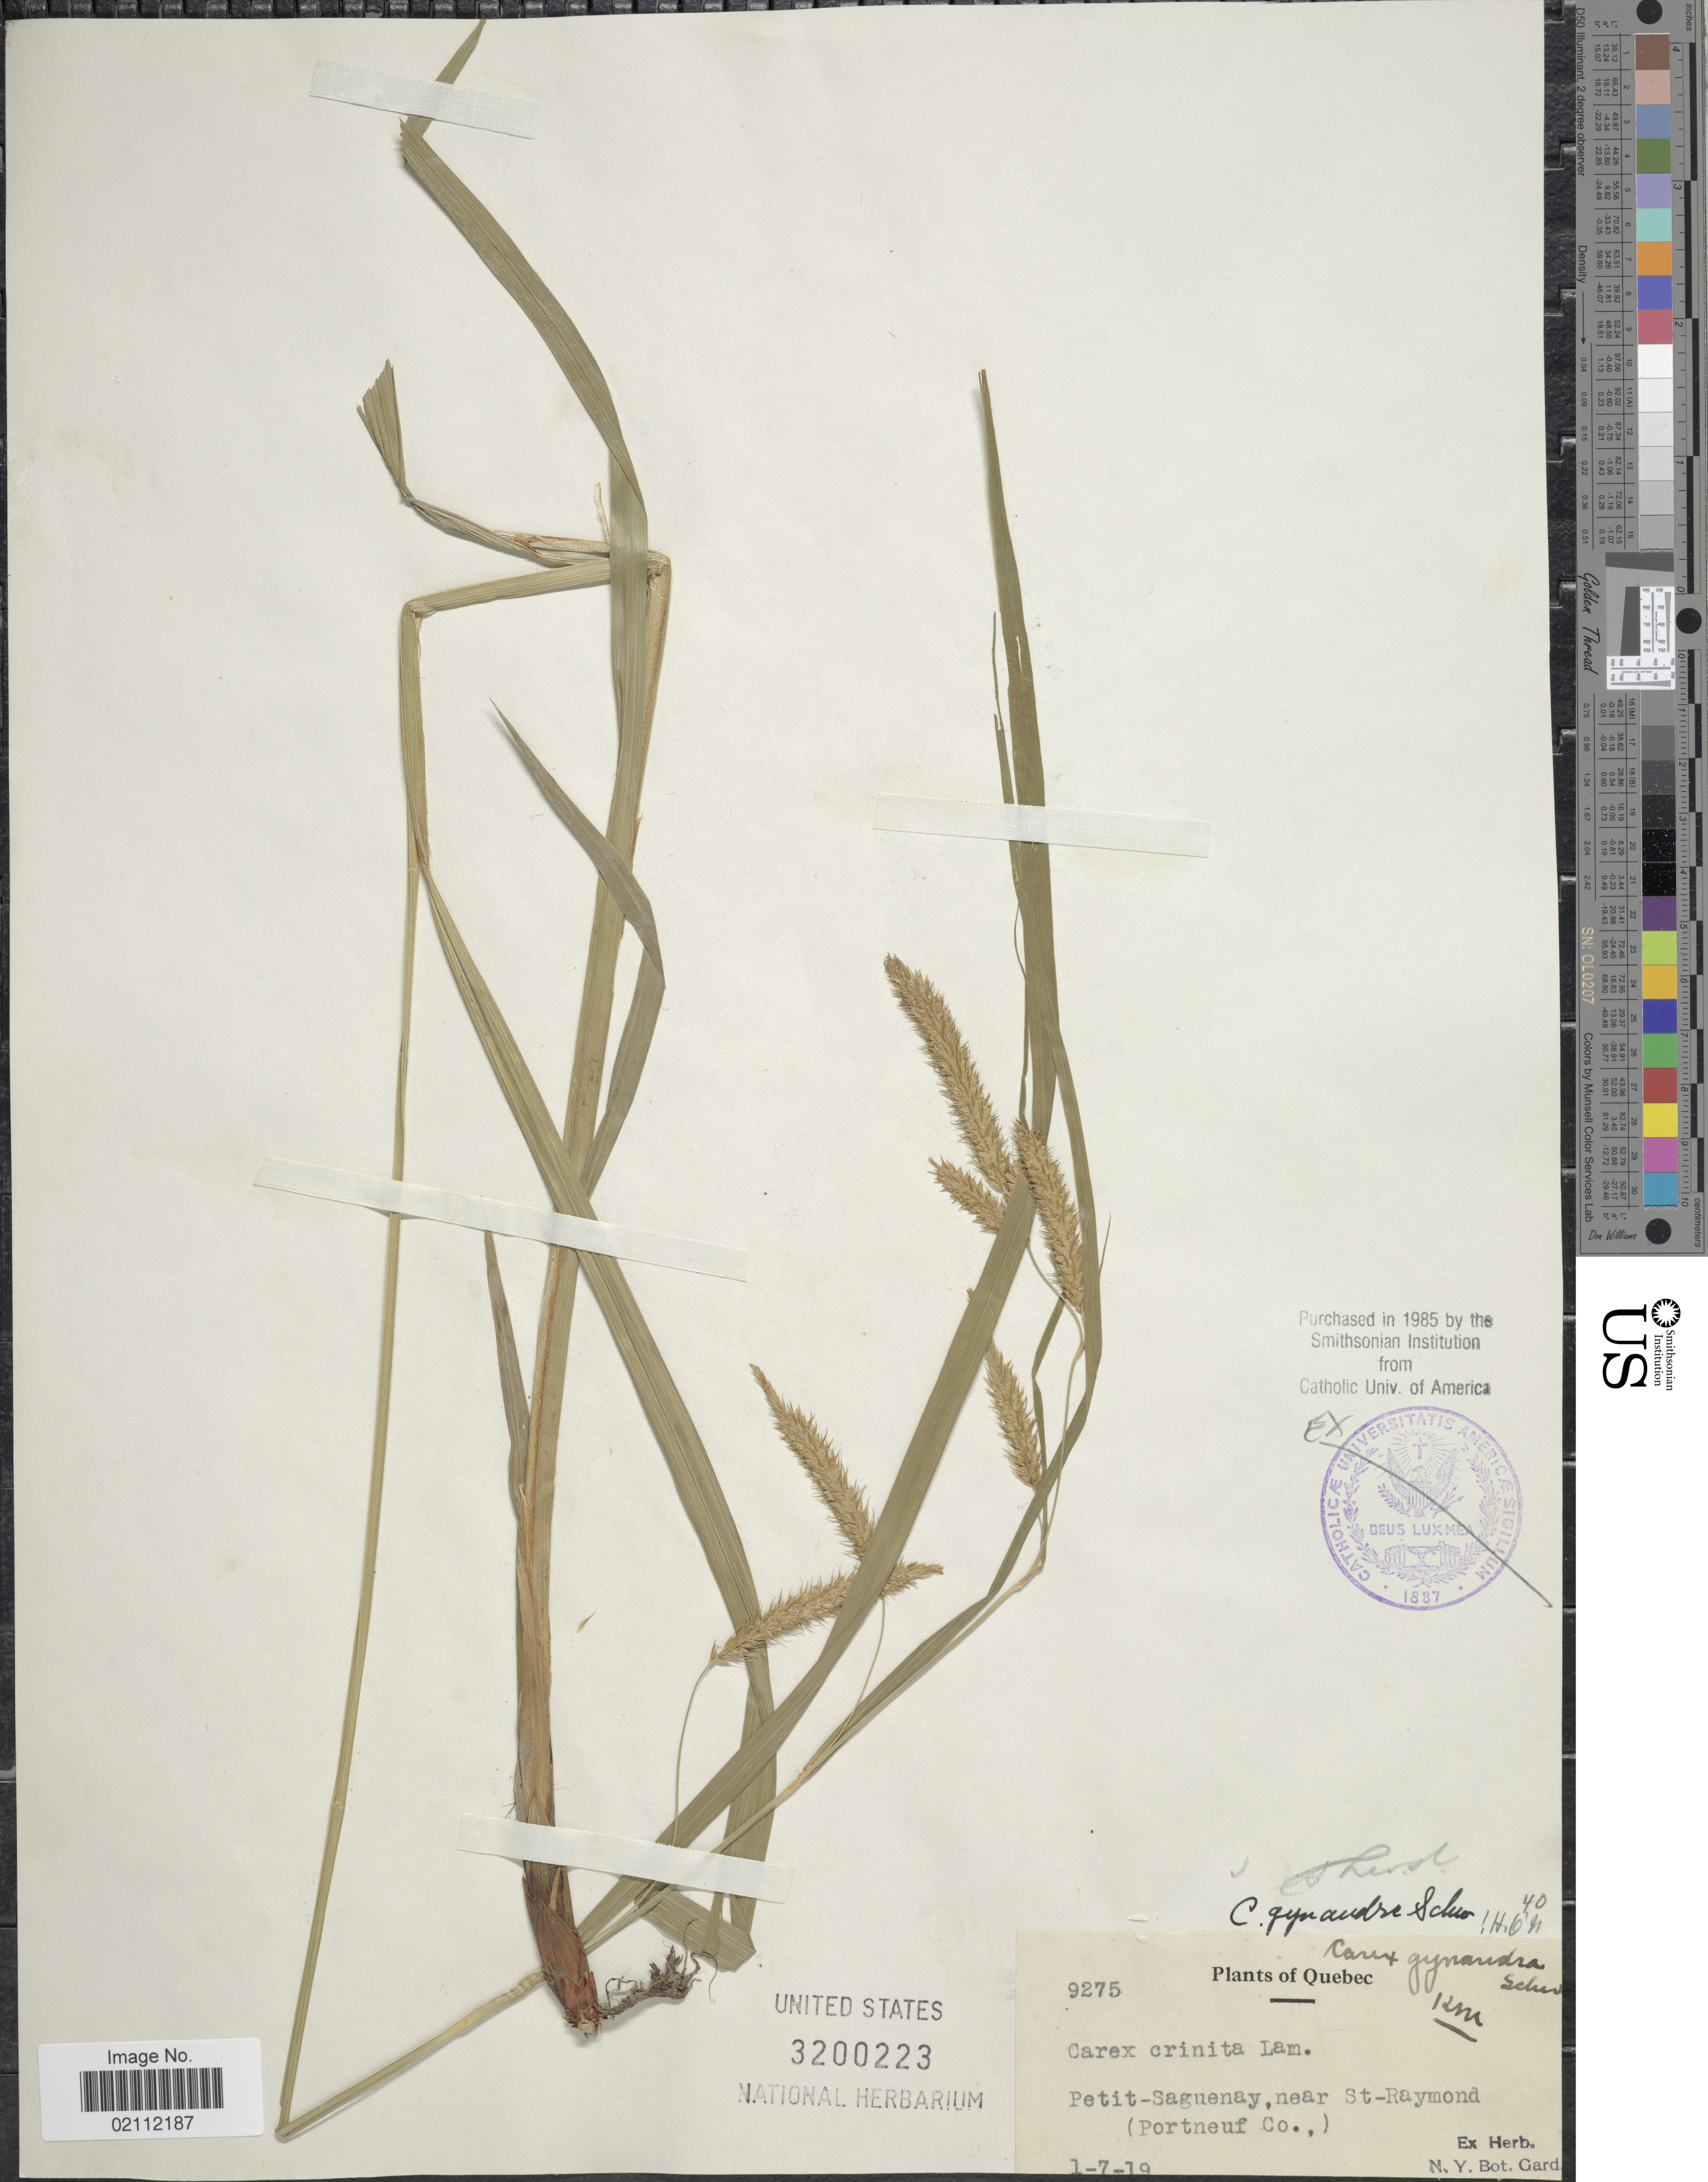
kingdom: Plantae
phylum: Tracheophyta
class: Liliopsida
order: Poales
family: Cyperaceae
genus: Carex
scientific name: Carex gynandra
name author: Schwein.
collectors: New York Botanical Gardens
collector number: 9275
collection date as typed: Transcribed d/m/y: 7/1/19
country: Canada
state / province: Quebec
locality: Petit-Saguenay, near St-Raymond (Portneuf Co.)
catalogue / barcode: US 3200223